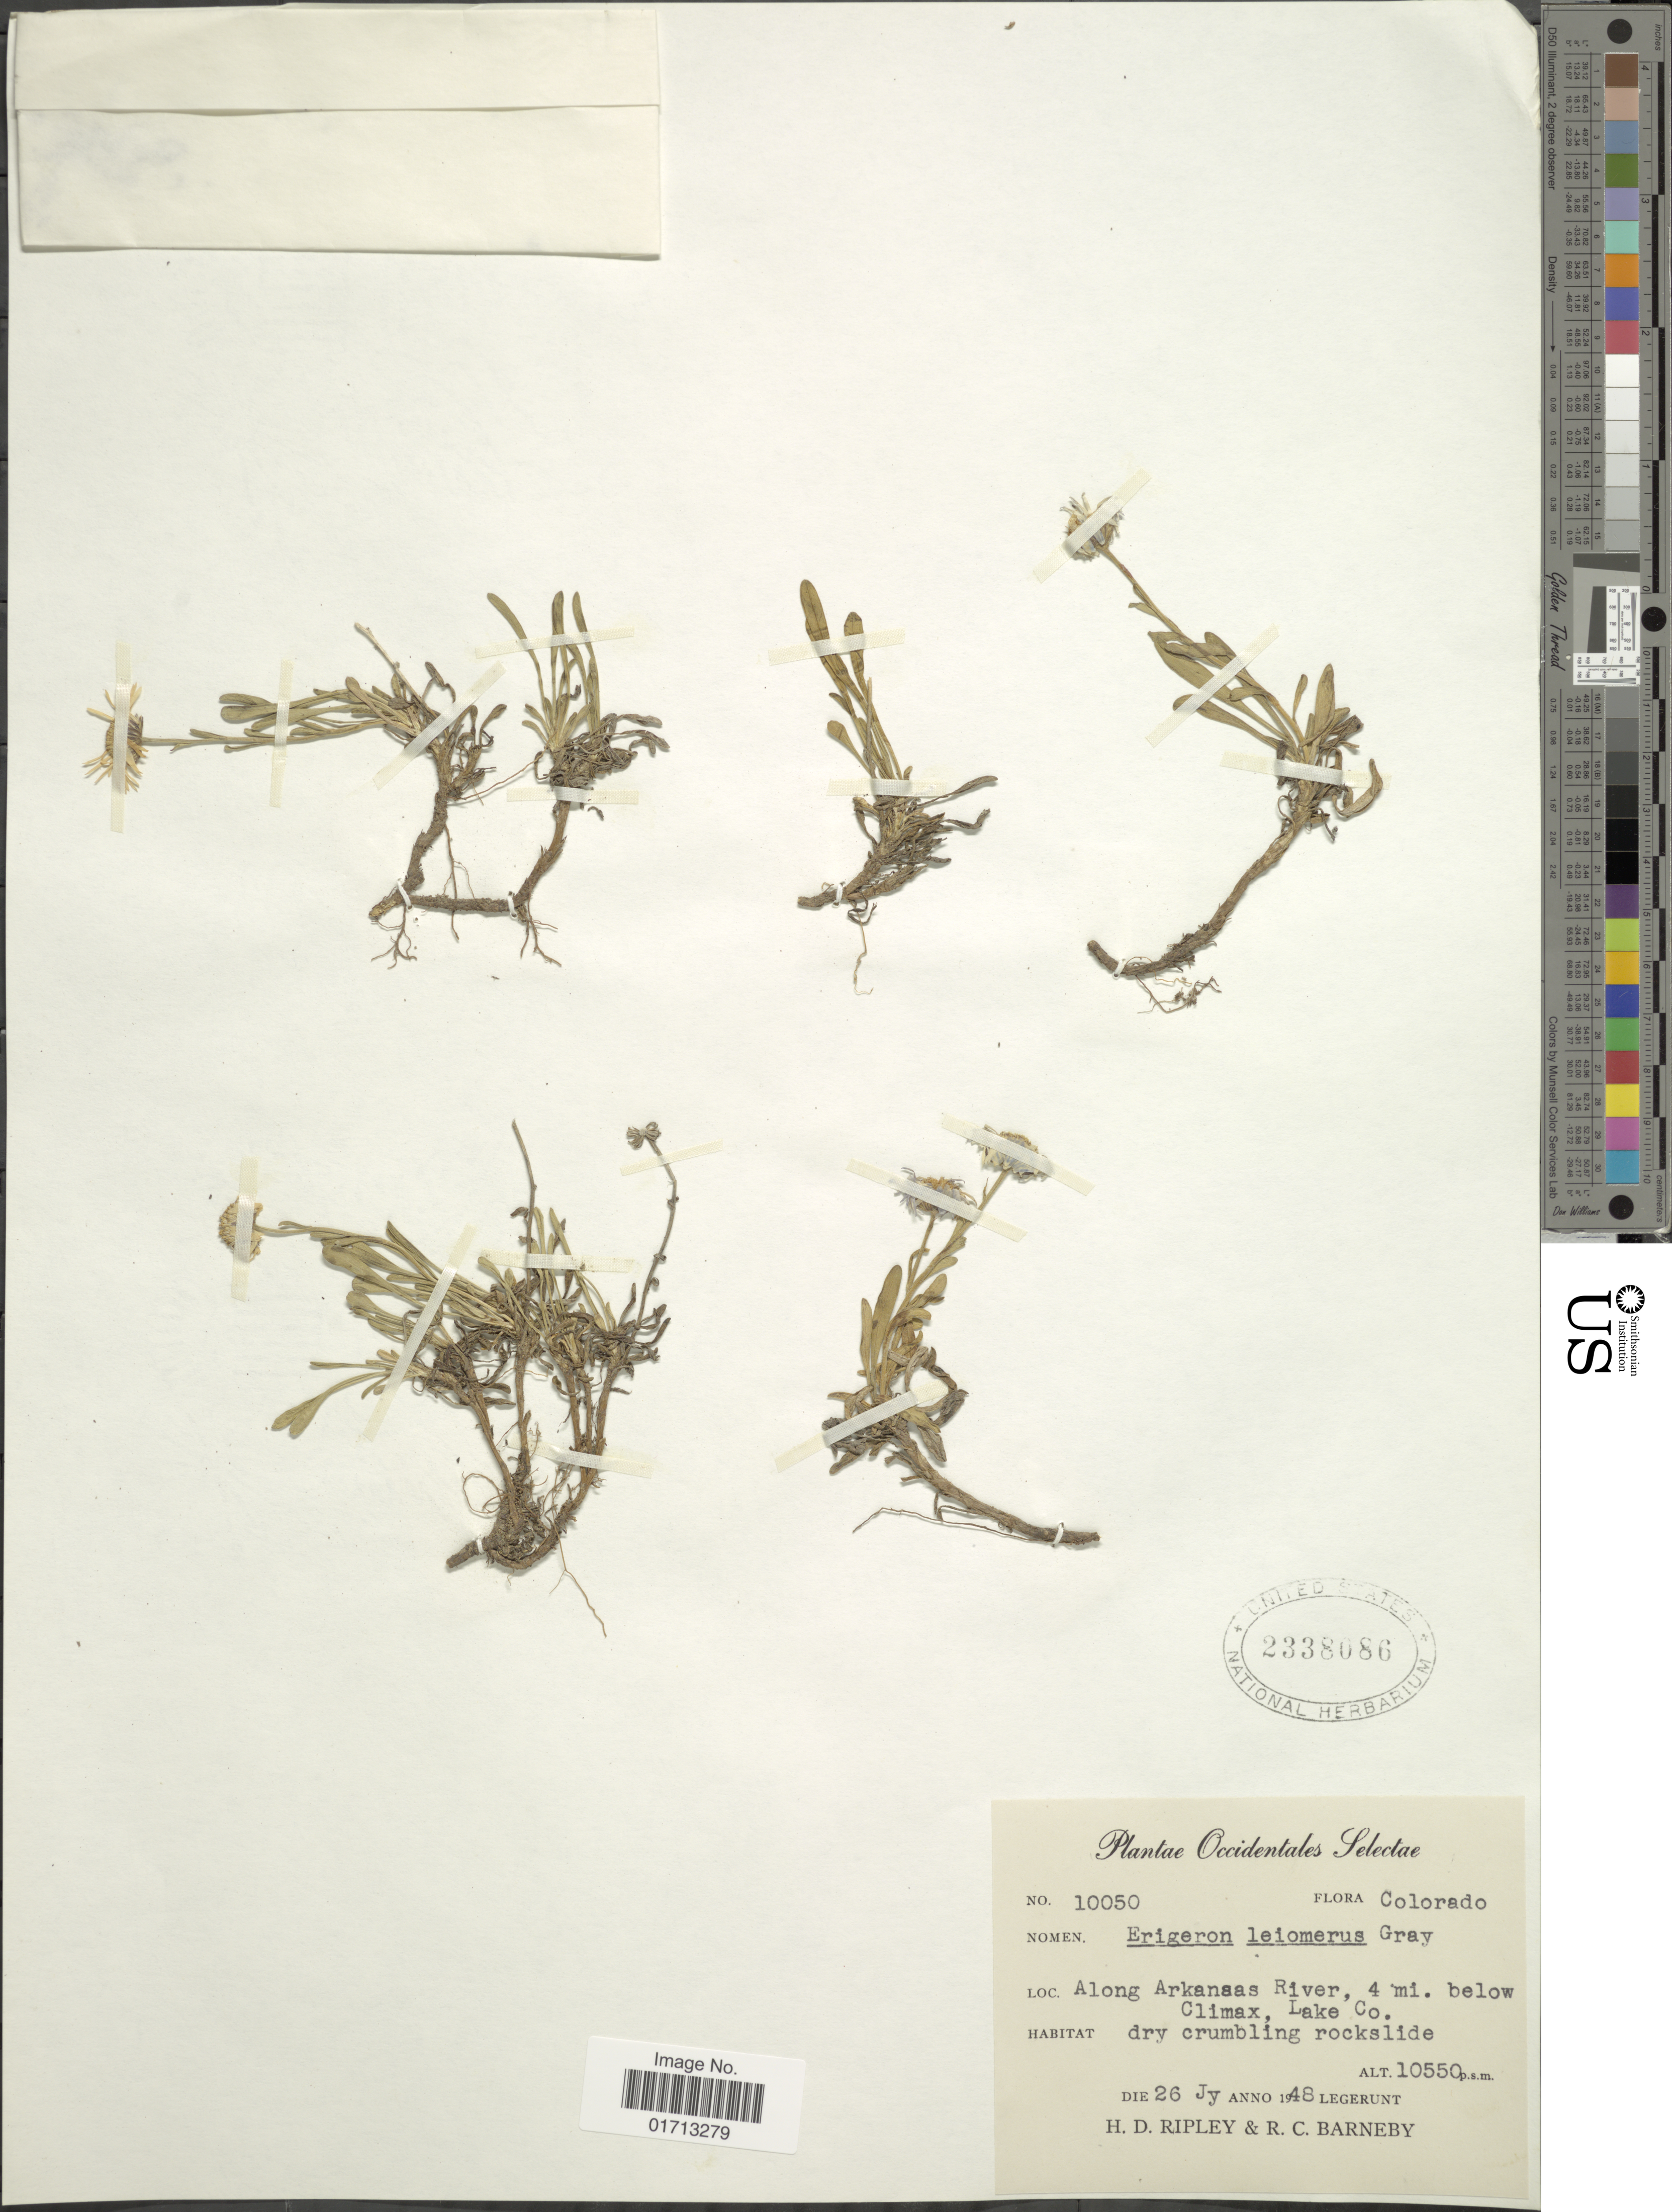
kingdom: Plantae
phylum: Tracheophyta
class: Magnoliopsida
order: Asterales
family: Asteraceae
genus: Erigeron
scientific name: Erigeron leiomerus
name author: A. Gray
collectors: H. Ripley & R. C. Barneby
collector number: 10050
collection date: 1948-07-26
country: United States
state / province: Colorado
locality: Along Arkansas River, 4 mi. below Climax, Lake Co.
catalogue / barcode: US 2338086